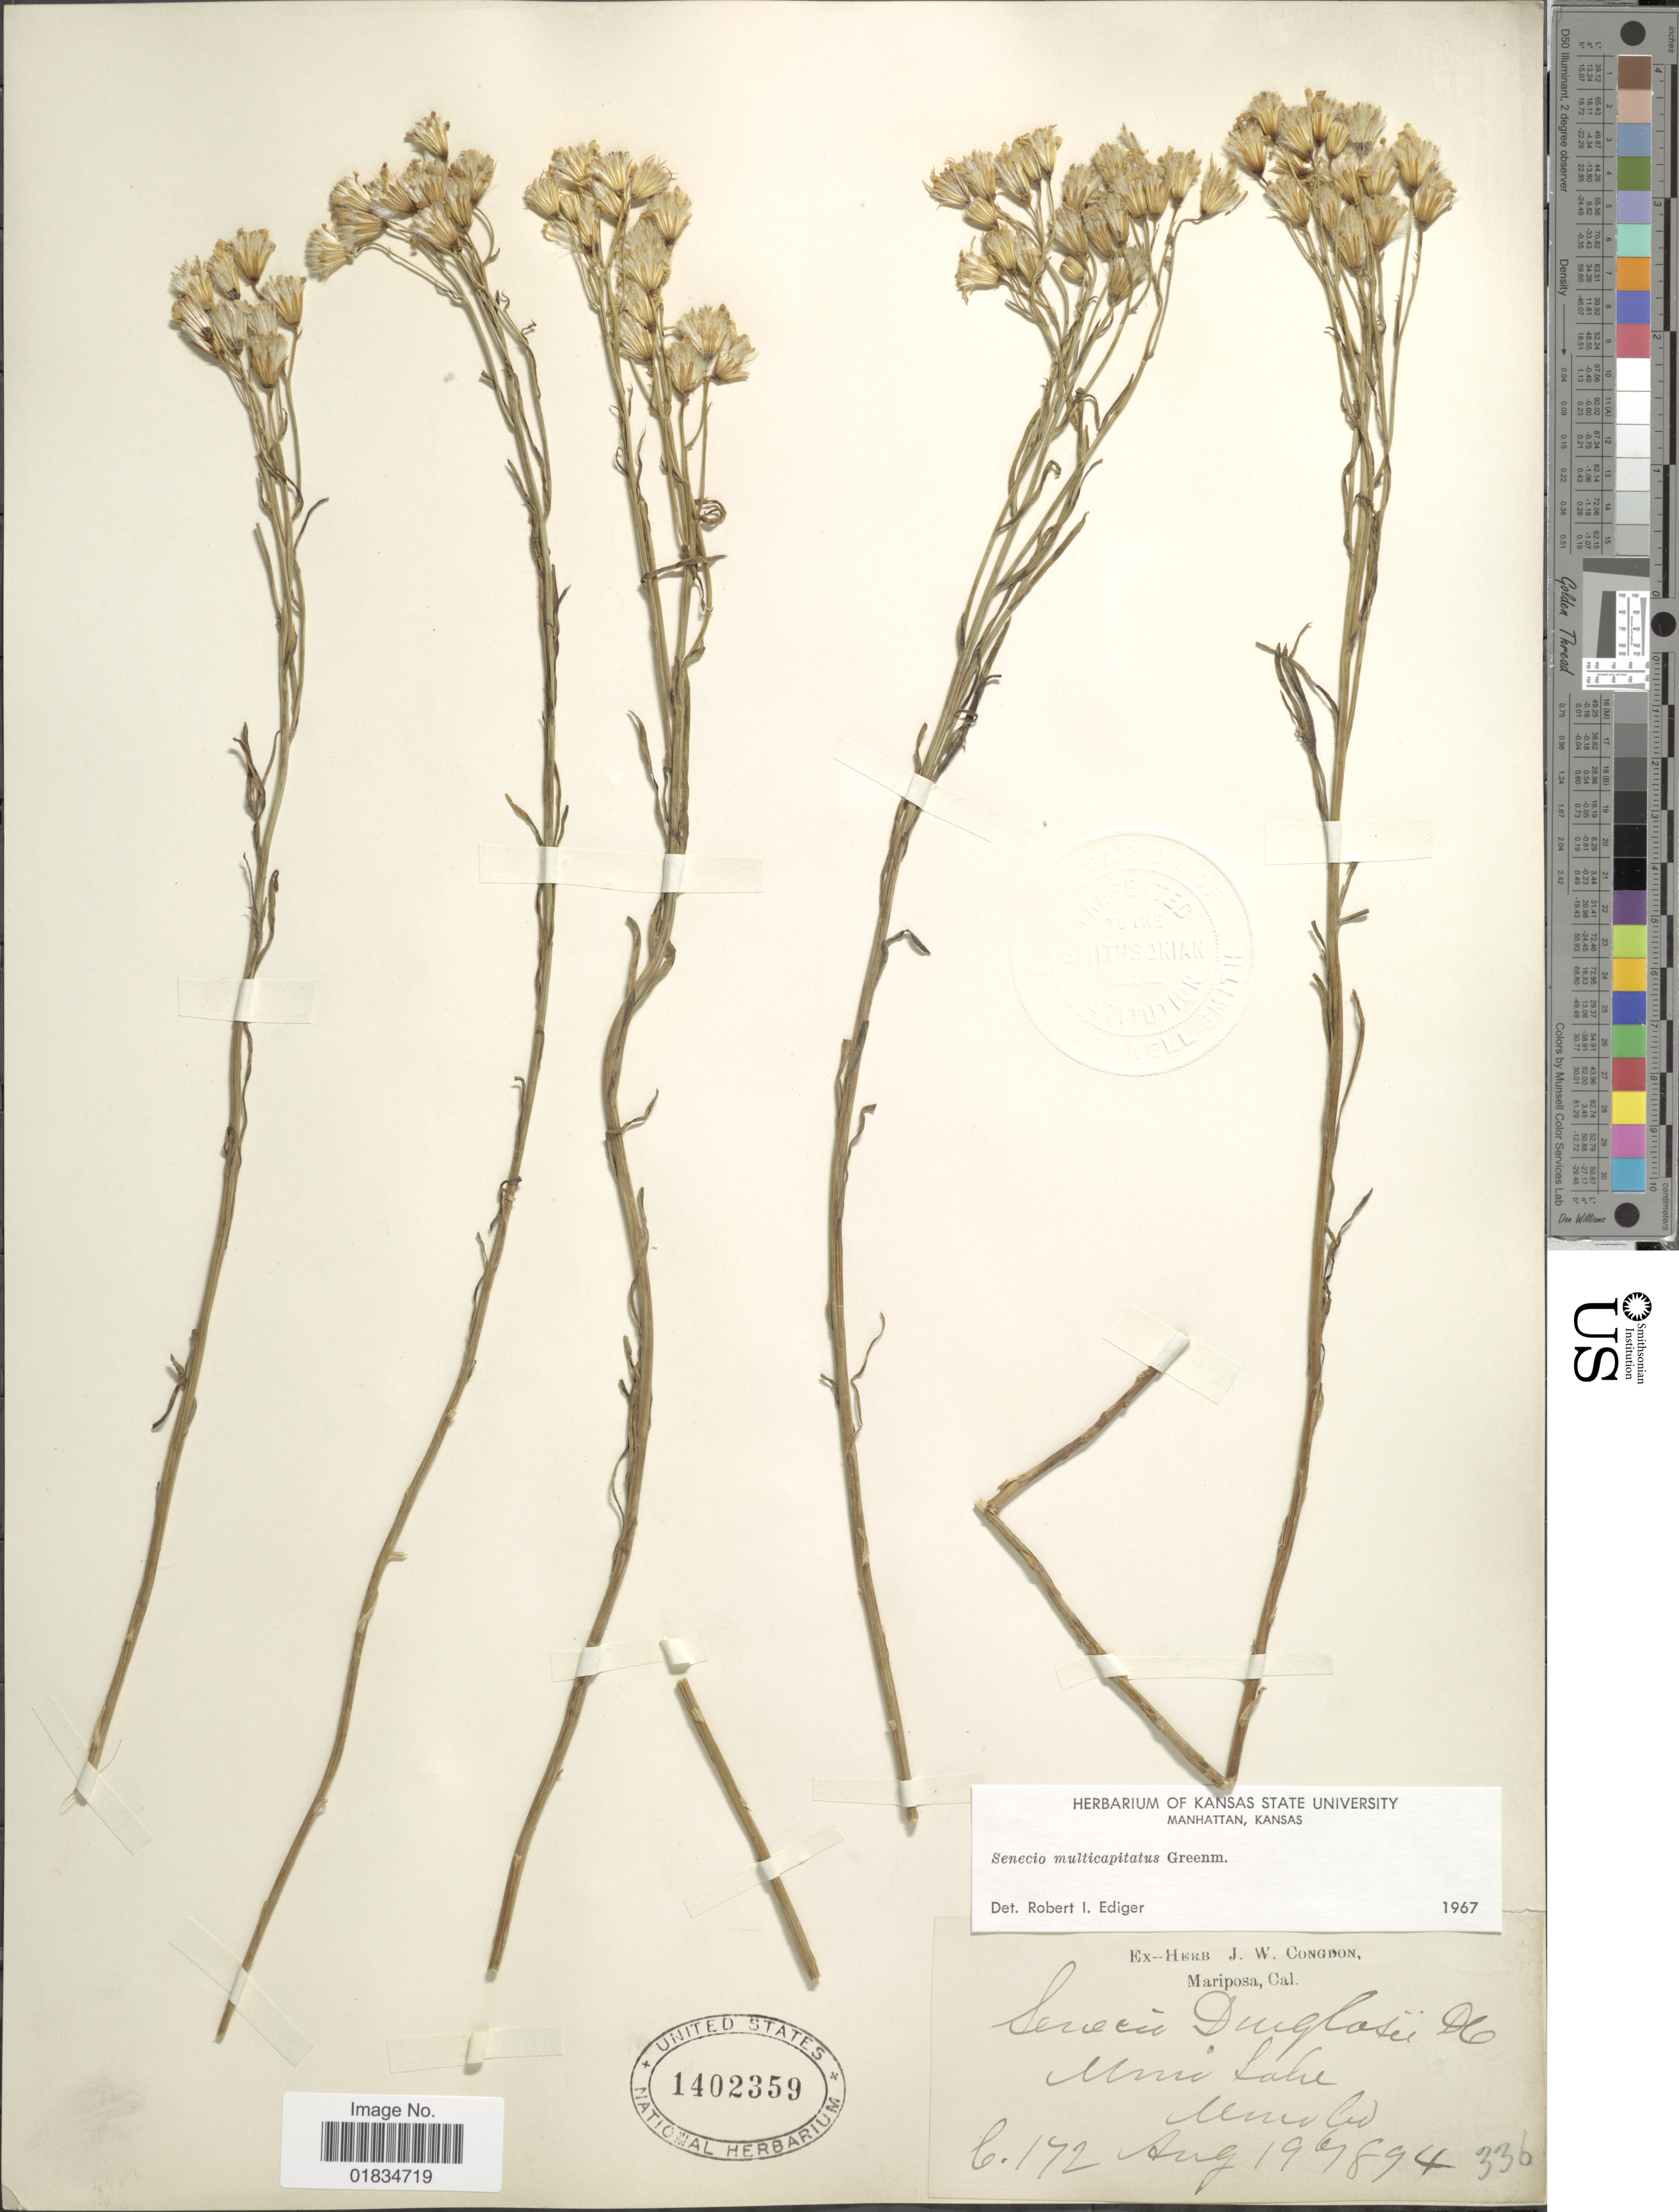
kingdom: Plantae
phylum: Tracheophyta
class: Magnoliopsida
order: Asterales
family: Asteraceae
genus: Senecio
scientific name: Senecio multicapitatus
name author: Greenm.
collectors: ex herb. J. W. Congdon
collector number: C172*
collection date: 1989-08-06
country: United States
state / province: California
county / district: Mono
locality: Mono Lake, Mono Co.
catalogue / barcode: US 1402359